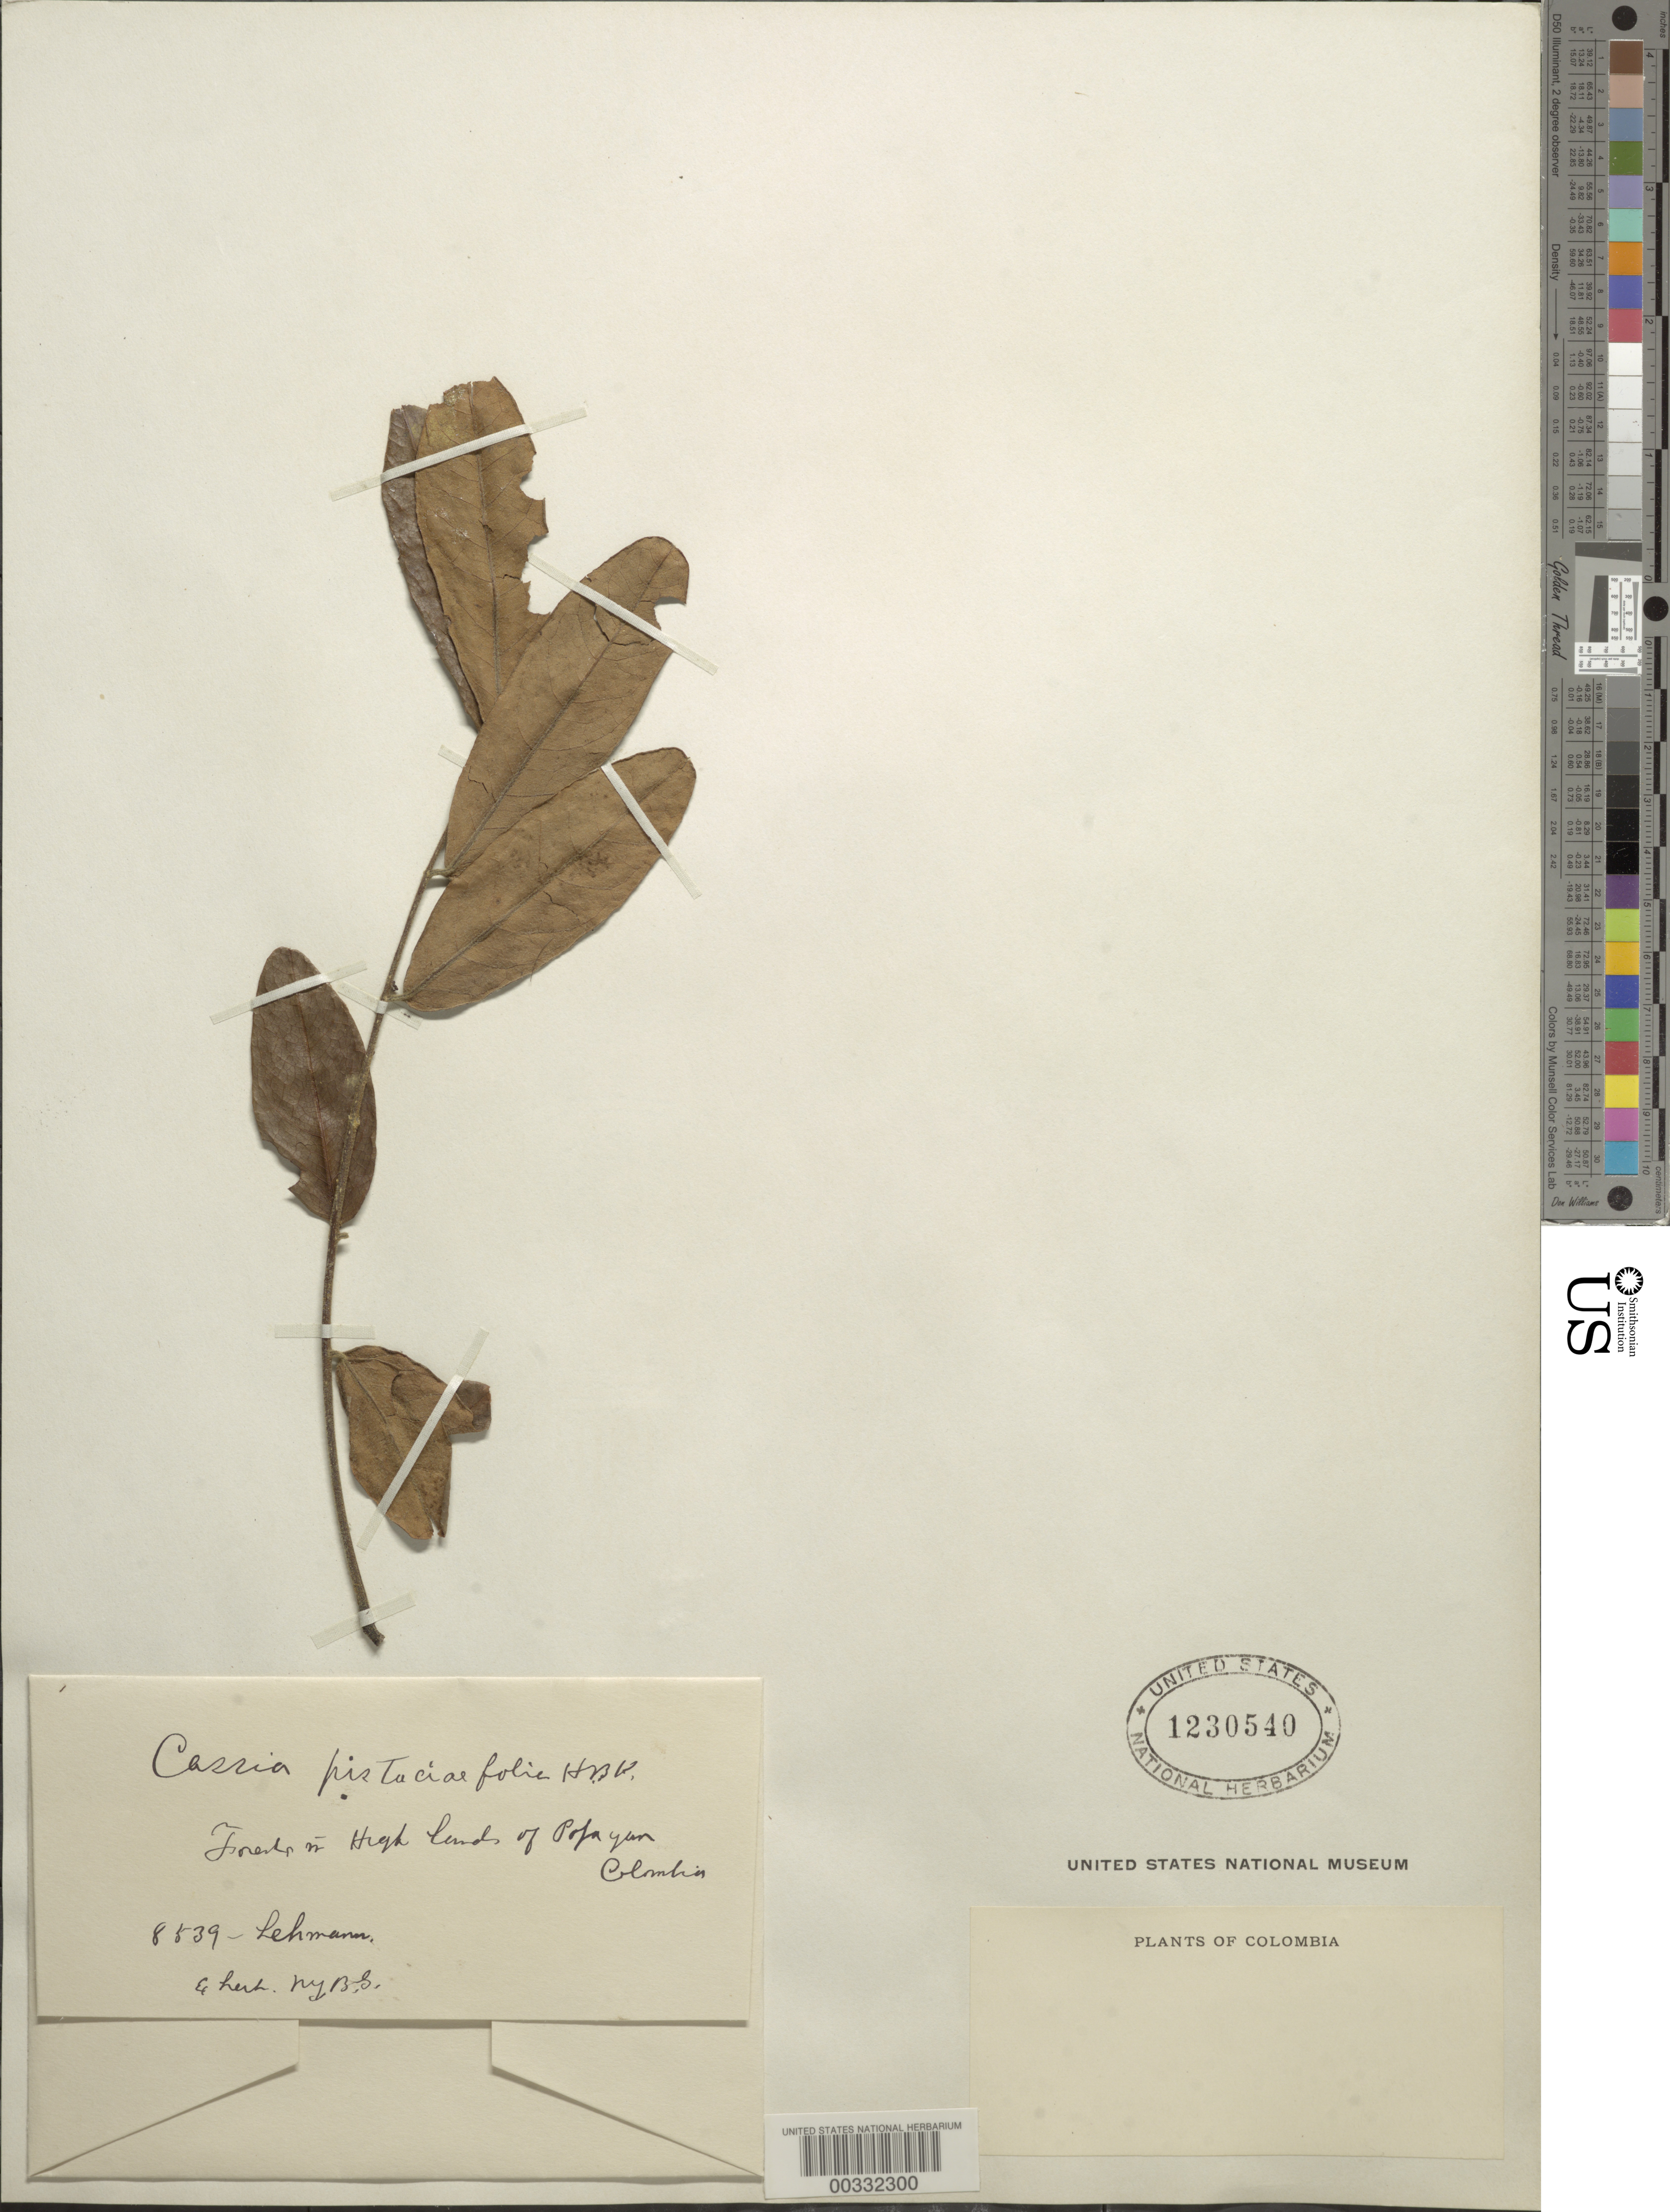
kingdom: Plantae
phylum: Tracheophyta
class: Magnoliopsida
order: Fabales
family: Fabaceae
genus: Senna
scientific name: Senna pistaciifolia var. pistaciifolia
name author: (Kunth) H.S. Irwin & Barneby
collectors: F. C. Lehmann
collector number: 8539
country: Colombia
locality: Highlands of Popayan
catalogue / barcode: US 1230540